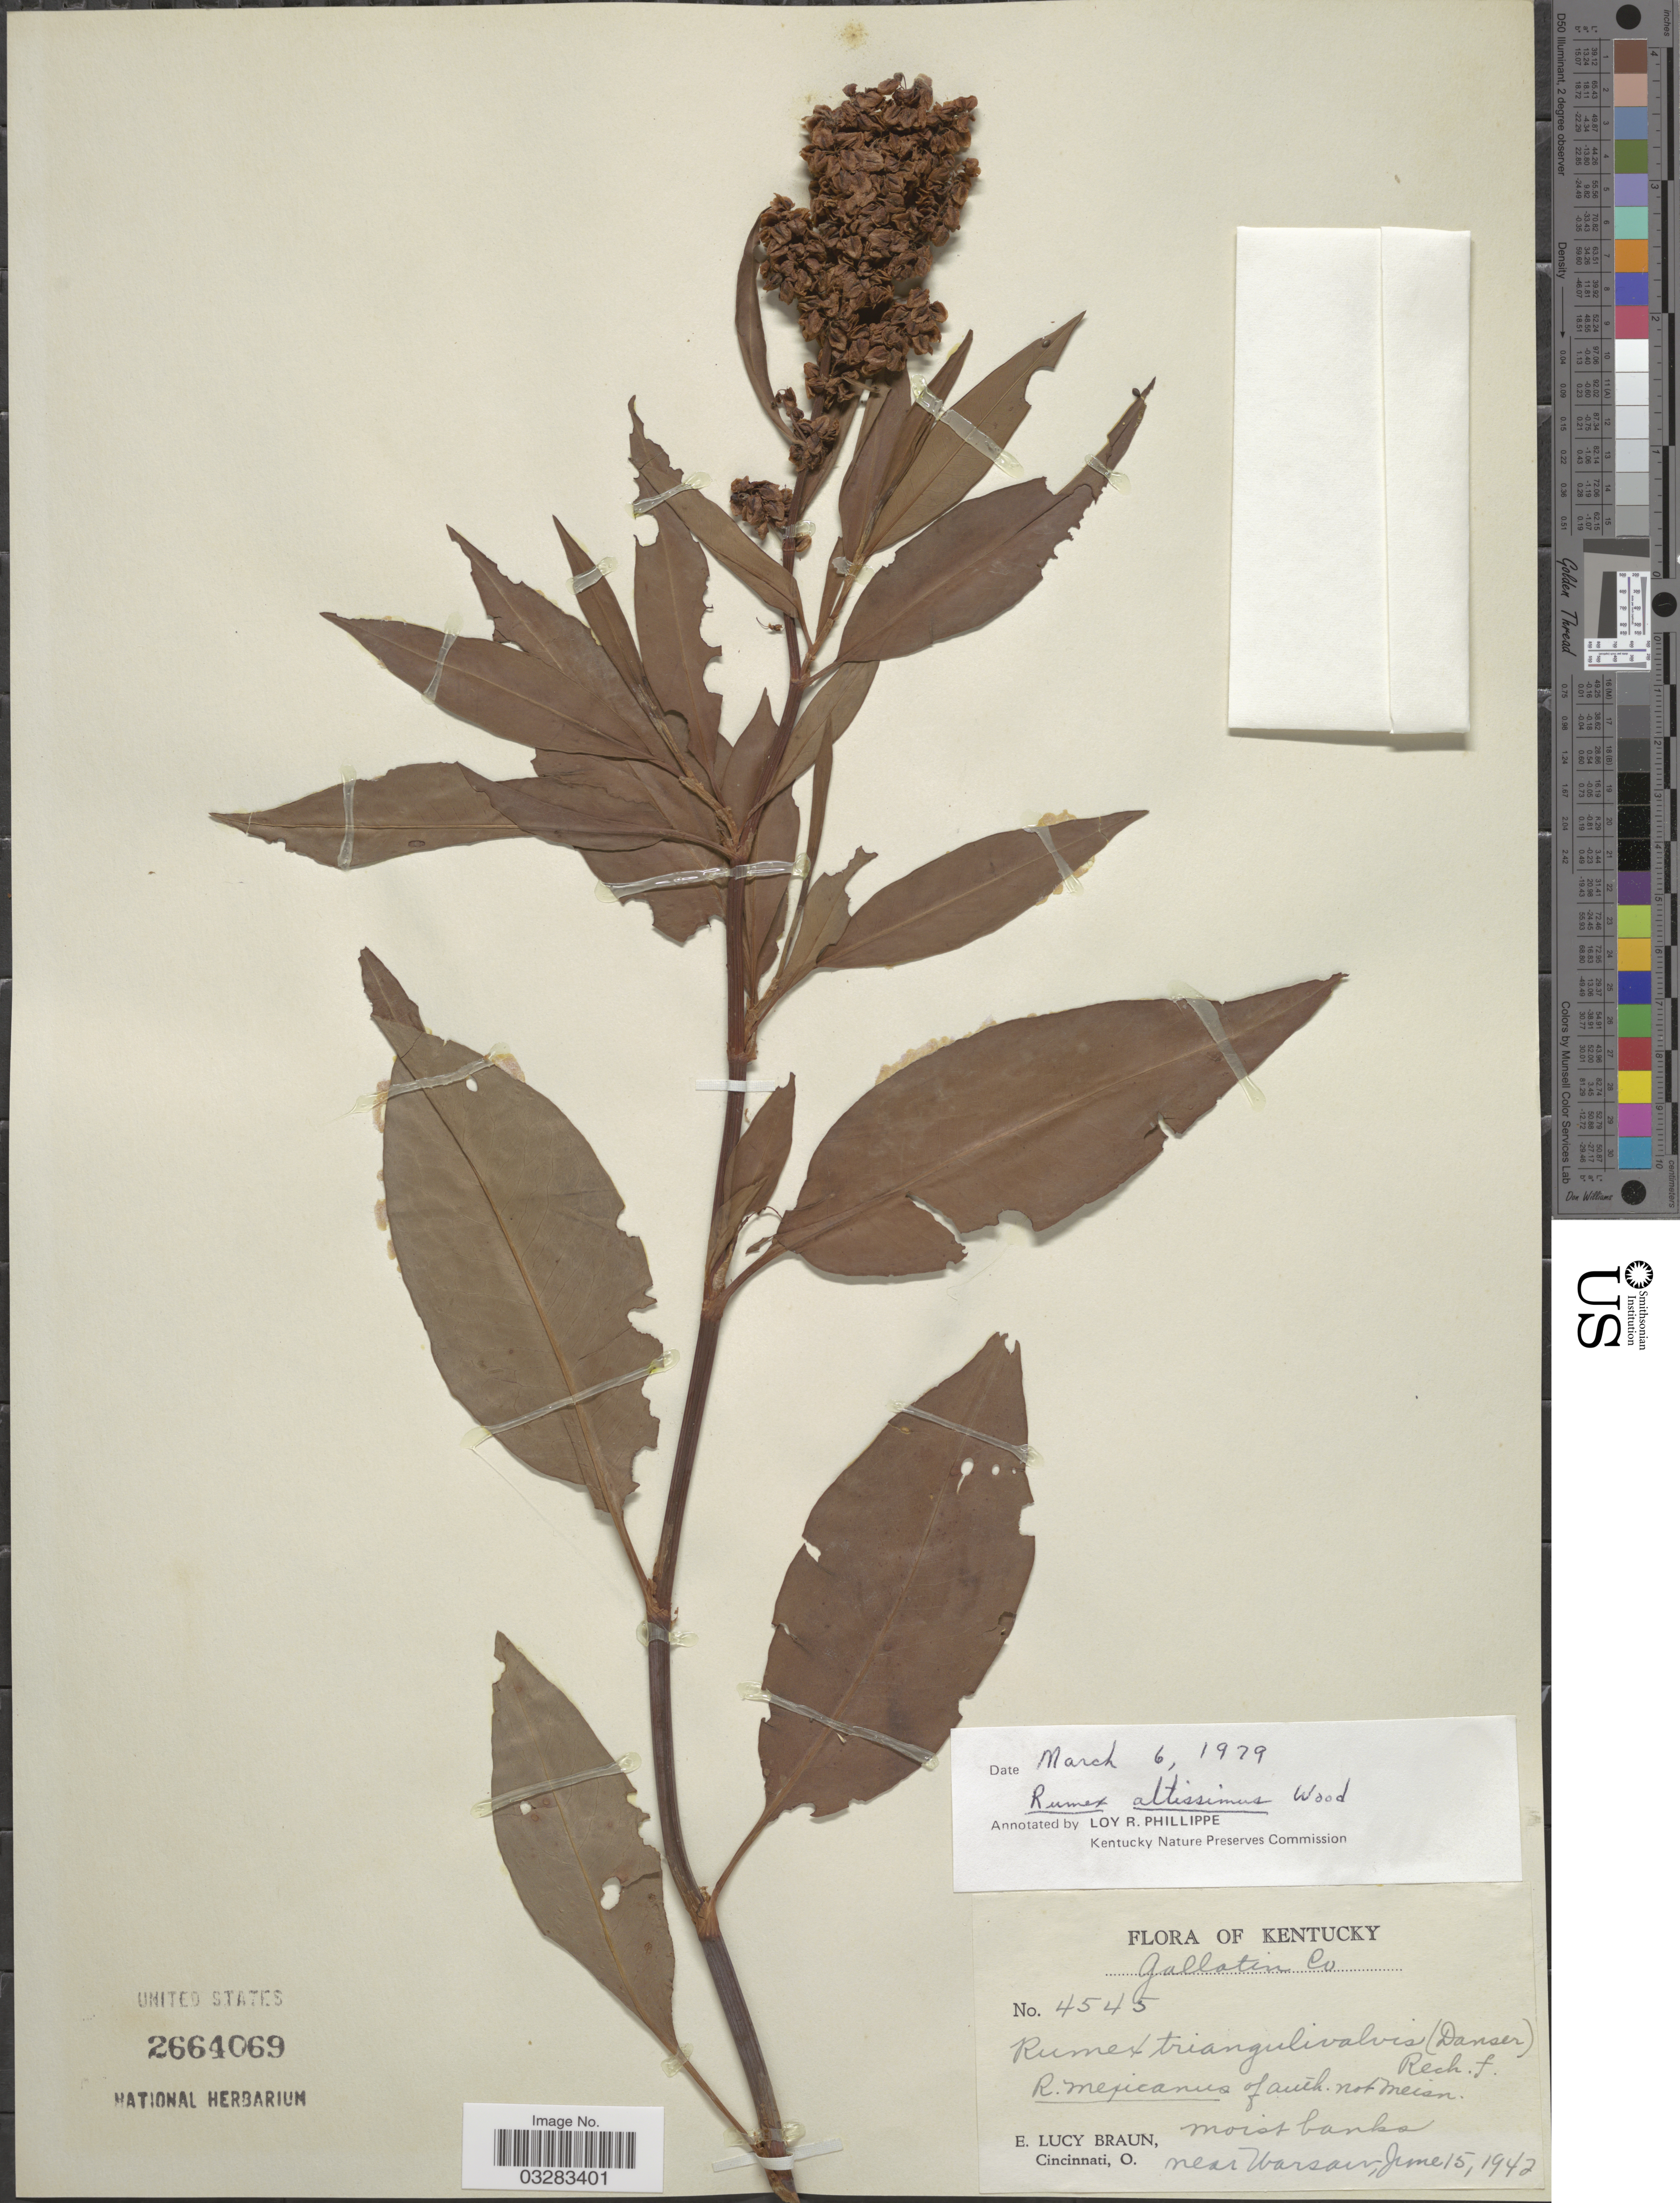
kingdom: Plantae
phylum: Tracheophyta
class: Magnoliopsida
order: Caryophyllales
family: Polygonaceae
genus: Rumex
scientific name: Rumex altissimus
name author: Alph. Wood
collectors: E. L. Braun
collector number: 4545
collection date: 1942-06-15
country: United States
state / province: Kentucky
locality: Gallatin Co. Near Warsaw.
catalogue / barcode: US 2664069